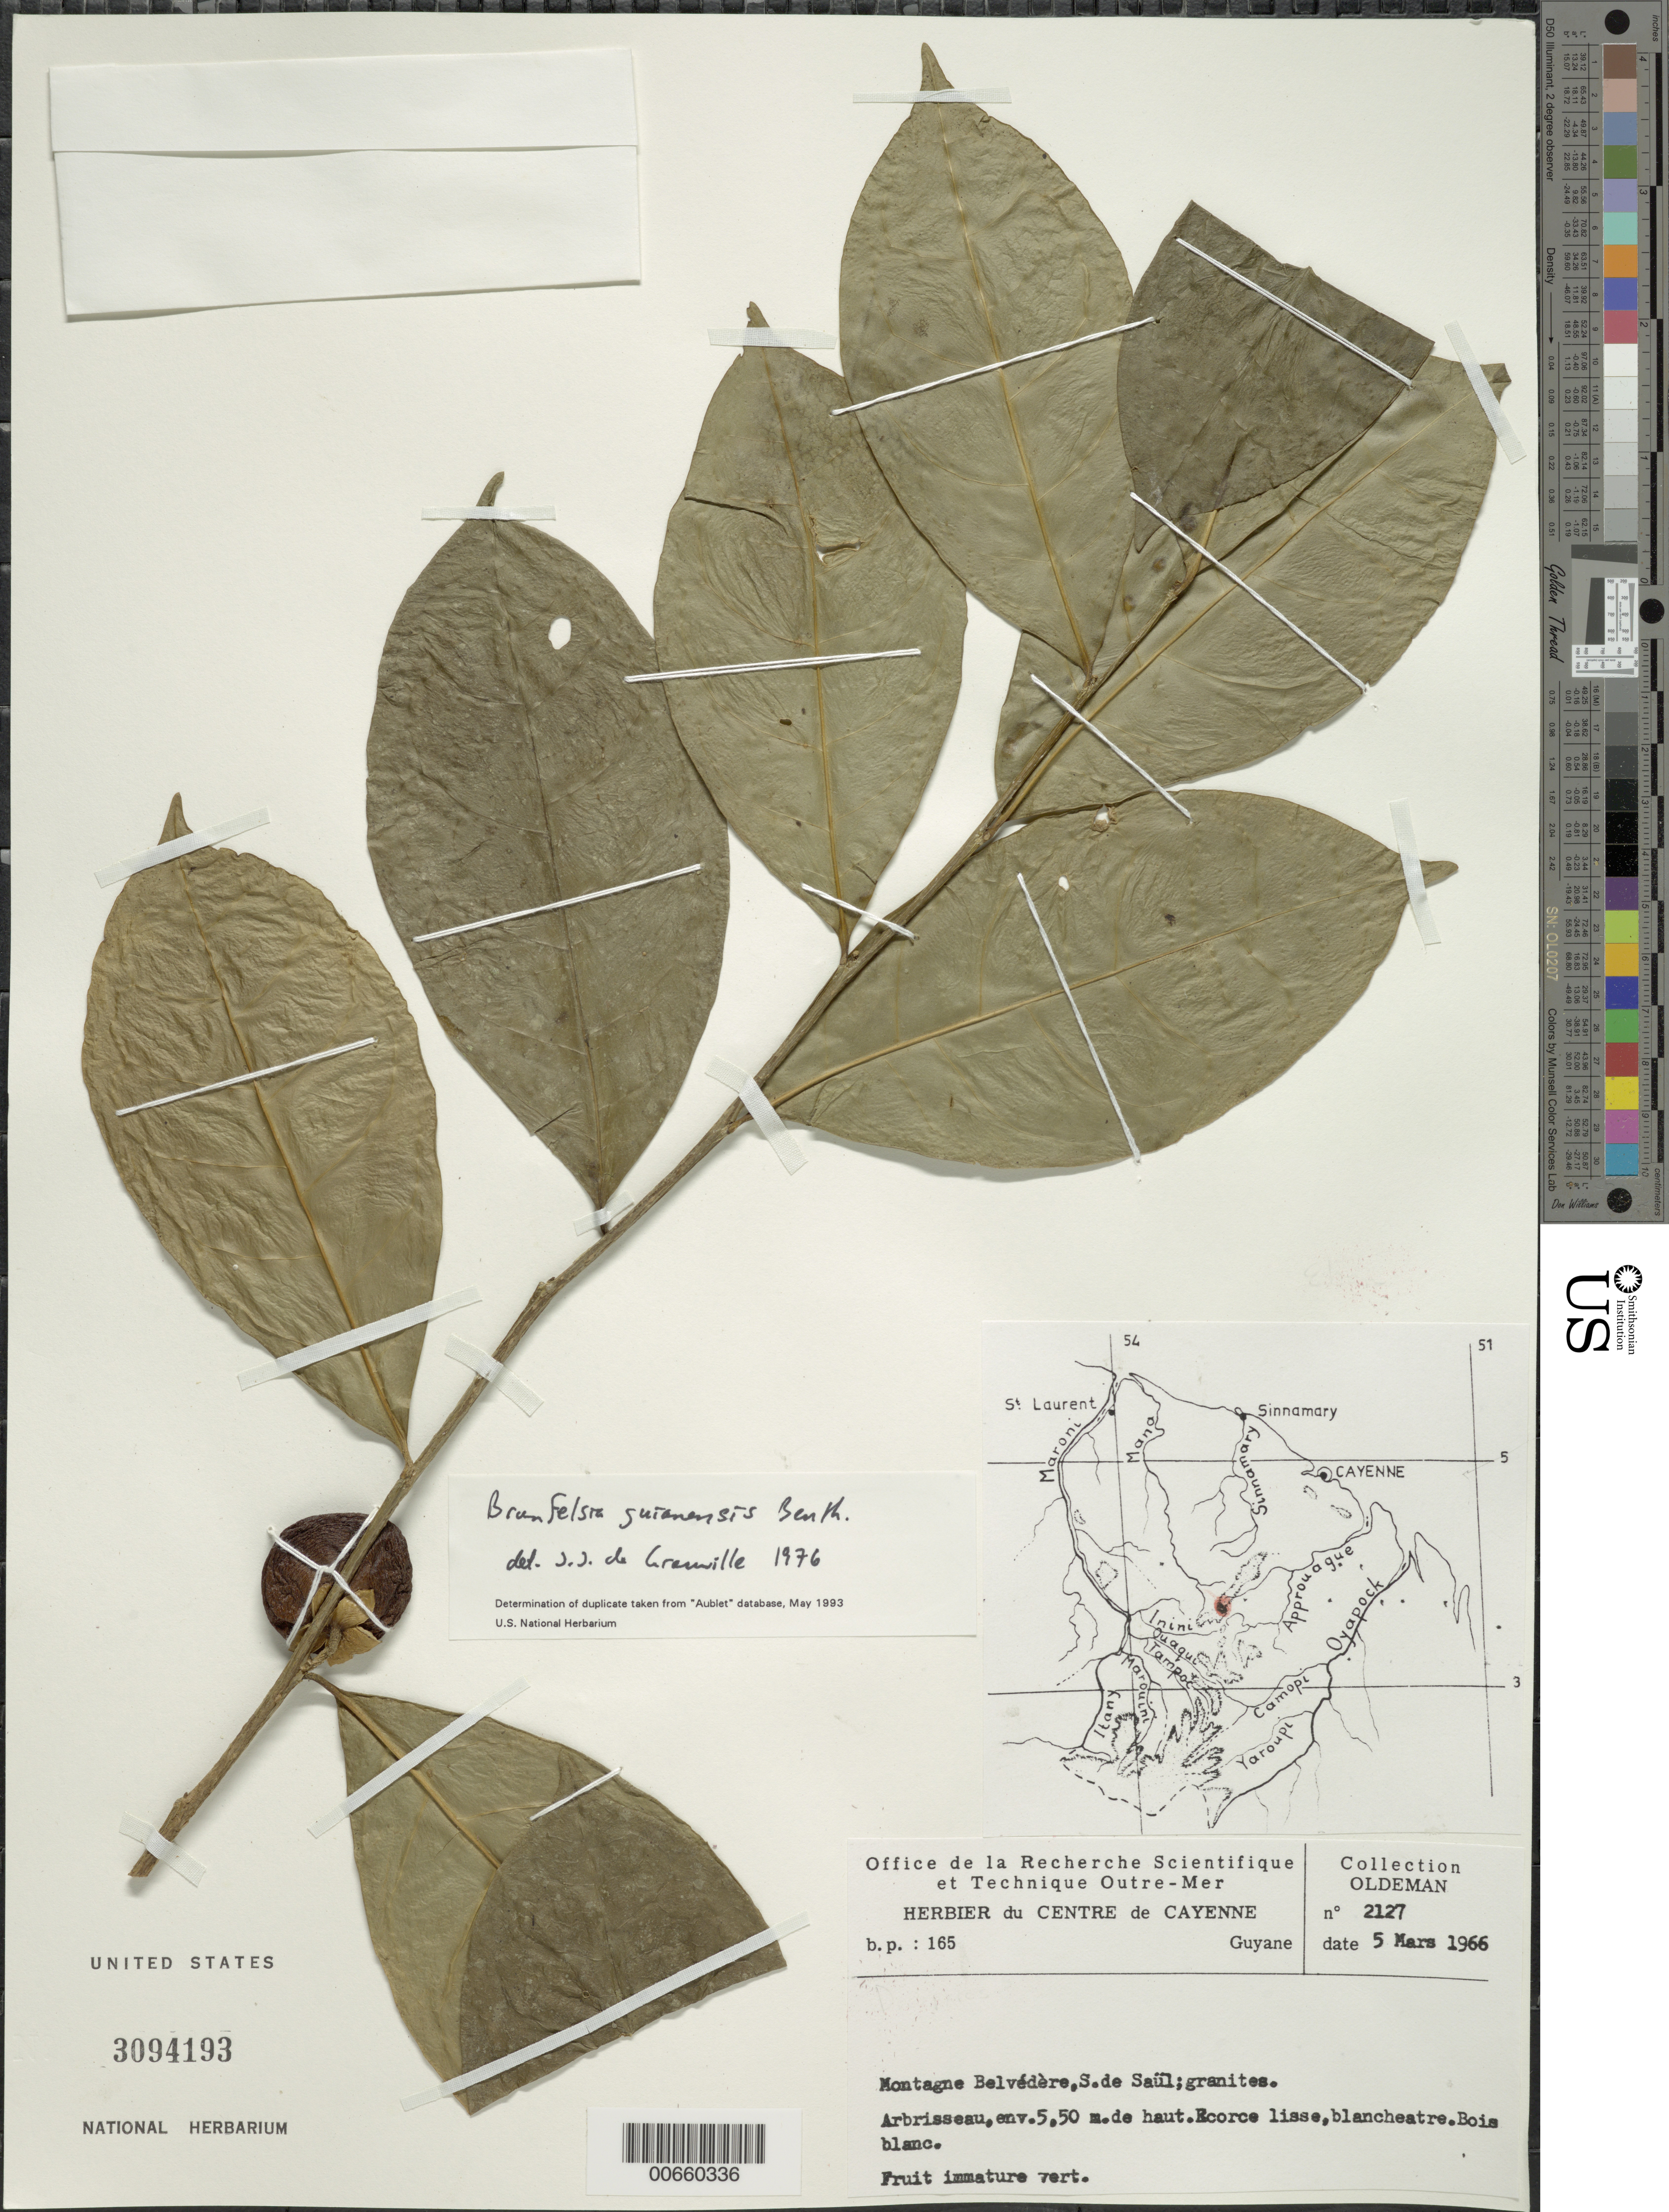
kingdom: Plantae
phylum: Tracheophyta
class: Magnoliopsida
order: Solanales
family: Solanaceae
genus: Brunfelsia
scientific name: Brunfelsia guianensis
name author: Benth.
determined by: Granville, J. J. de, (CAY), Institut de Recherche pour le Developpement (IRD) (FRENCH GUIANA)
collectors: R. Oldeman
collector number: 2127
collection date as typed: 5-Mar-66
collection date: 1966-03-05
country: French Guiana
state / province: Saint-Laurent-du-Maroni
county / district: Saül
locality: Montagnes des Belvédères, S. de Saül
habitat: Granites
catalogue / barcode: US 3094193